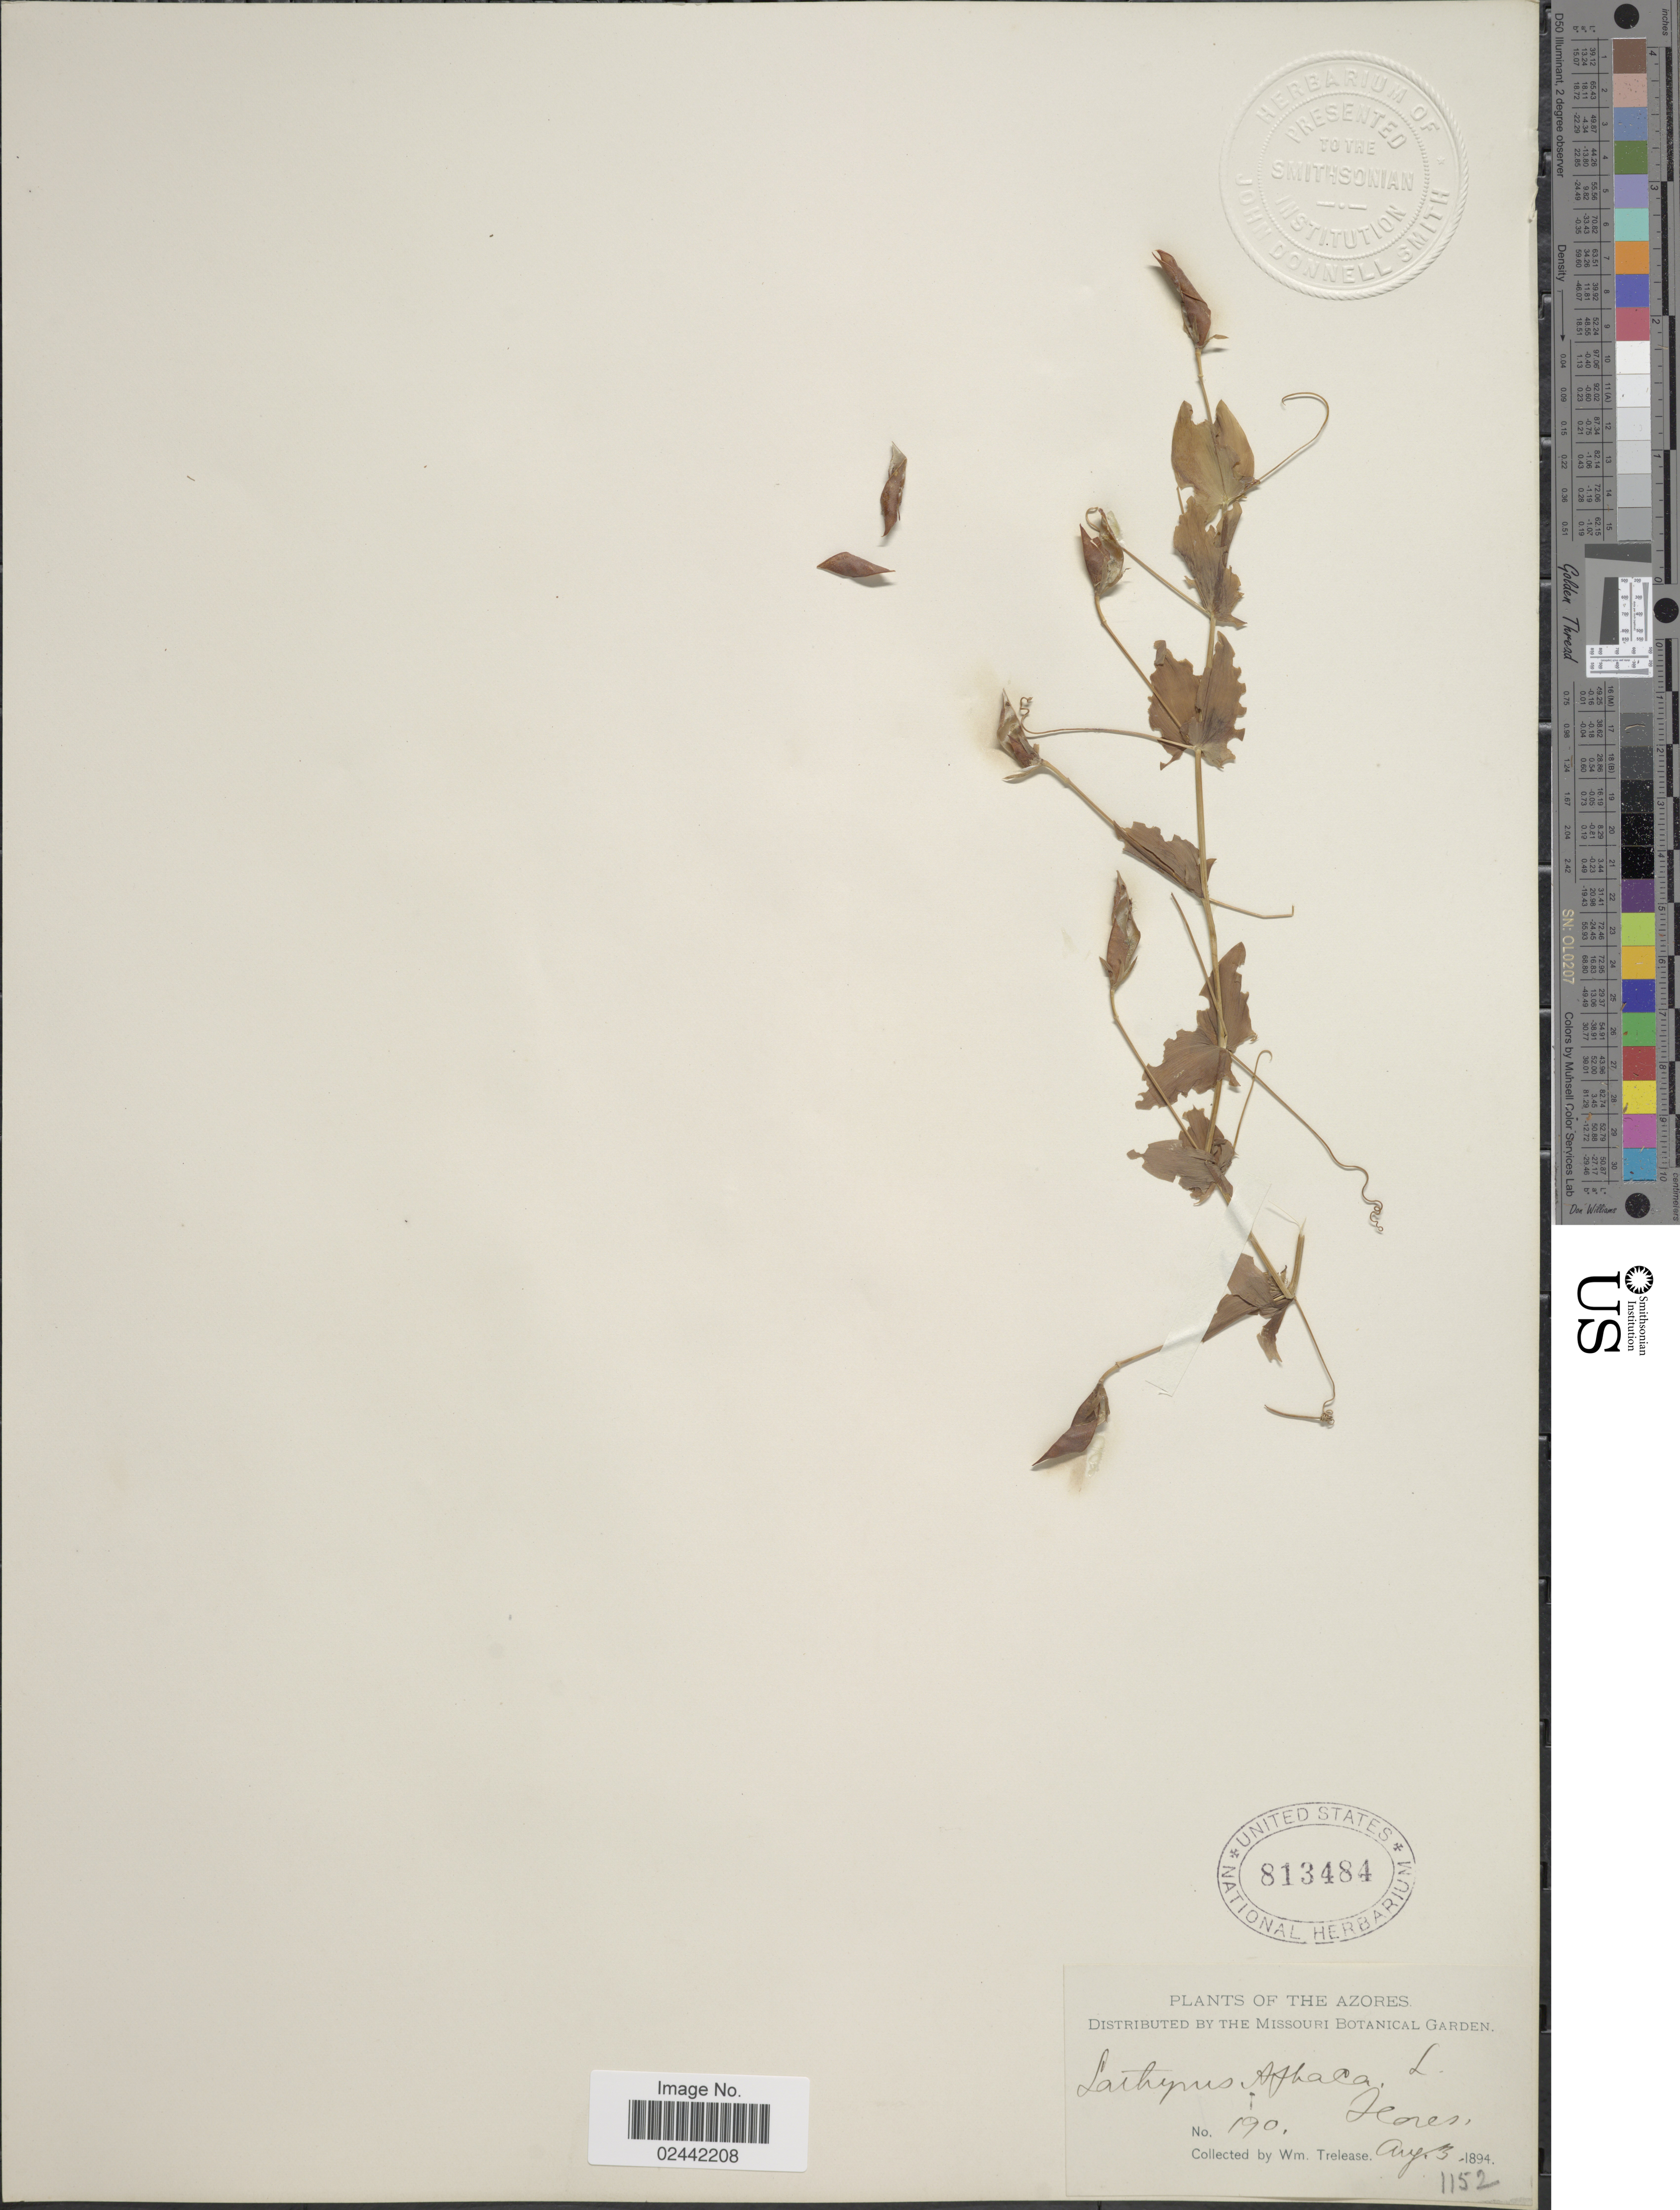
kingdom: Plantae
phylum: Tracheophyta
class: Magnoliopsida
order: Fabales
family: Fabaceae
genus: Lathyrus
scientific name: Lathyrus aphaca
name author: L.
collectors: W. Trelease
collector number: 190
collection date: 1894-08-03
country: Portugal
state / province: Azores (Aut. Reg.)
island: Flores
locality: Flores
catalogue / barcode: US 813484